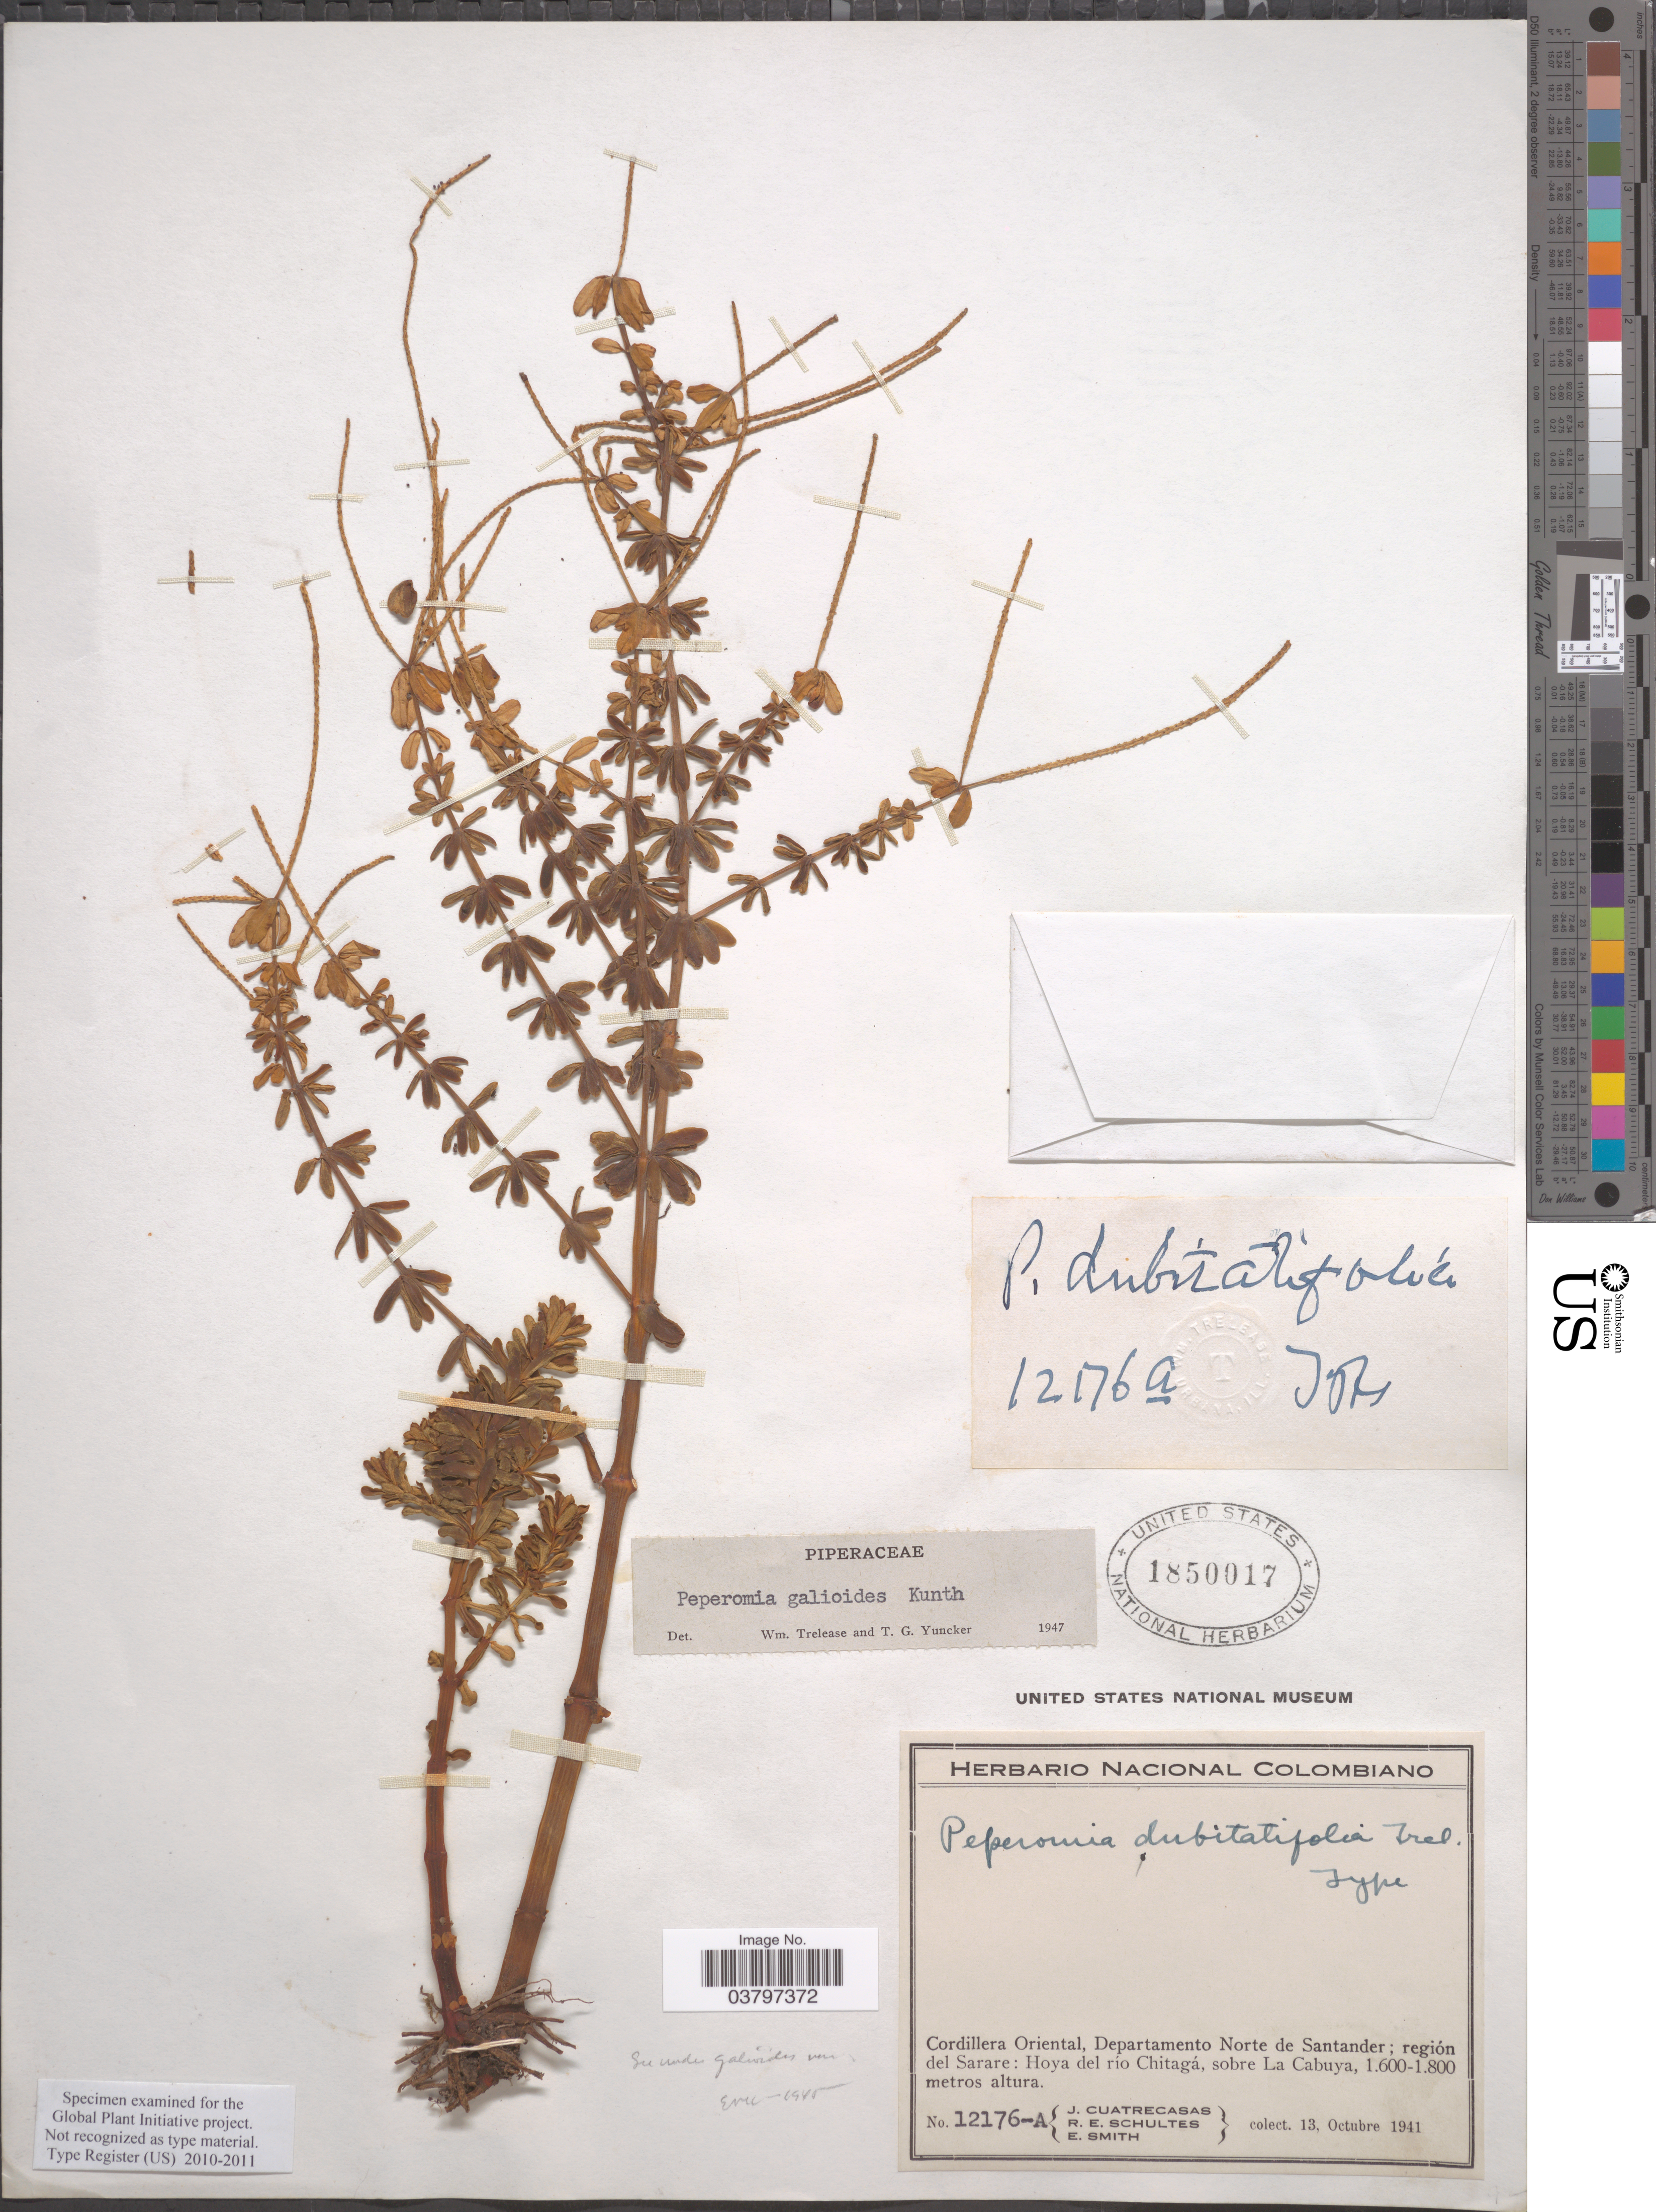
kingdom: Plantae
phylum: Tracheophyta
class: Magnoliopsida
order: Piperales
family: Piperaceae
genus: Peperomia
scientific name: Peperomia galioides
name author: Kunth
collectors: J. Cuatrecasas, R. E. Schultes & E. Smith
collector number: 12176-A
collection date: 1941-10-13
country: Colombia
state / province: Norte de Santander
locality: Cordillera Oriental, Departamento Norte de Santander; región del Sarare: Hoya del río Chitagá, sobre La Cabuya.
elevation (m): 1600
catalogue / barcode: US 1850017